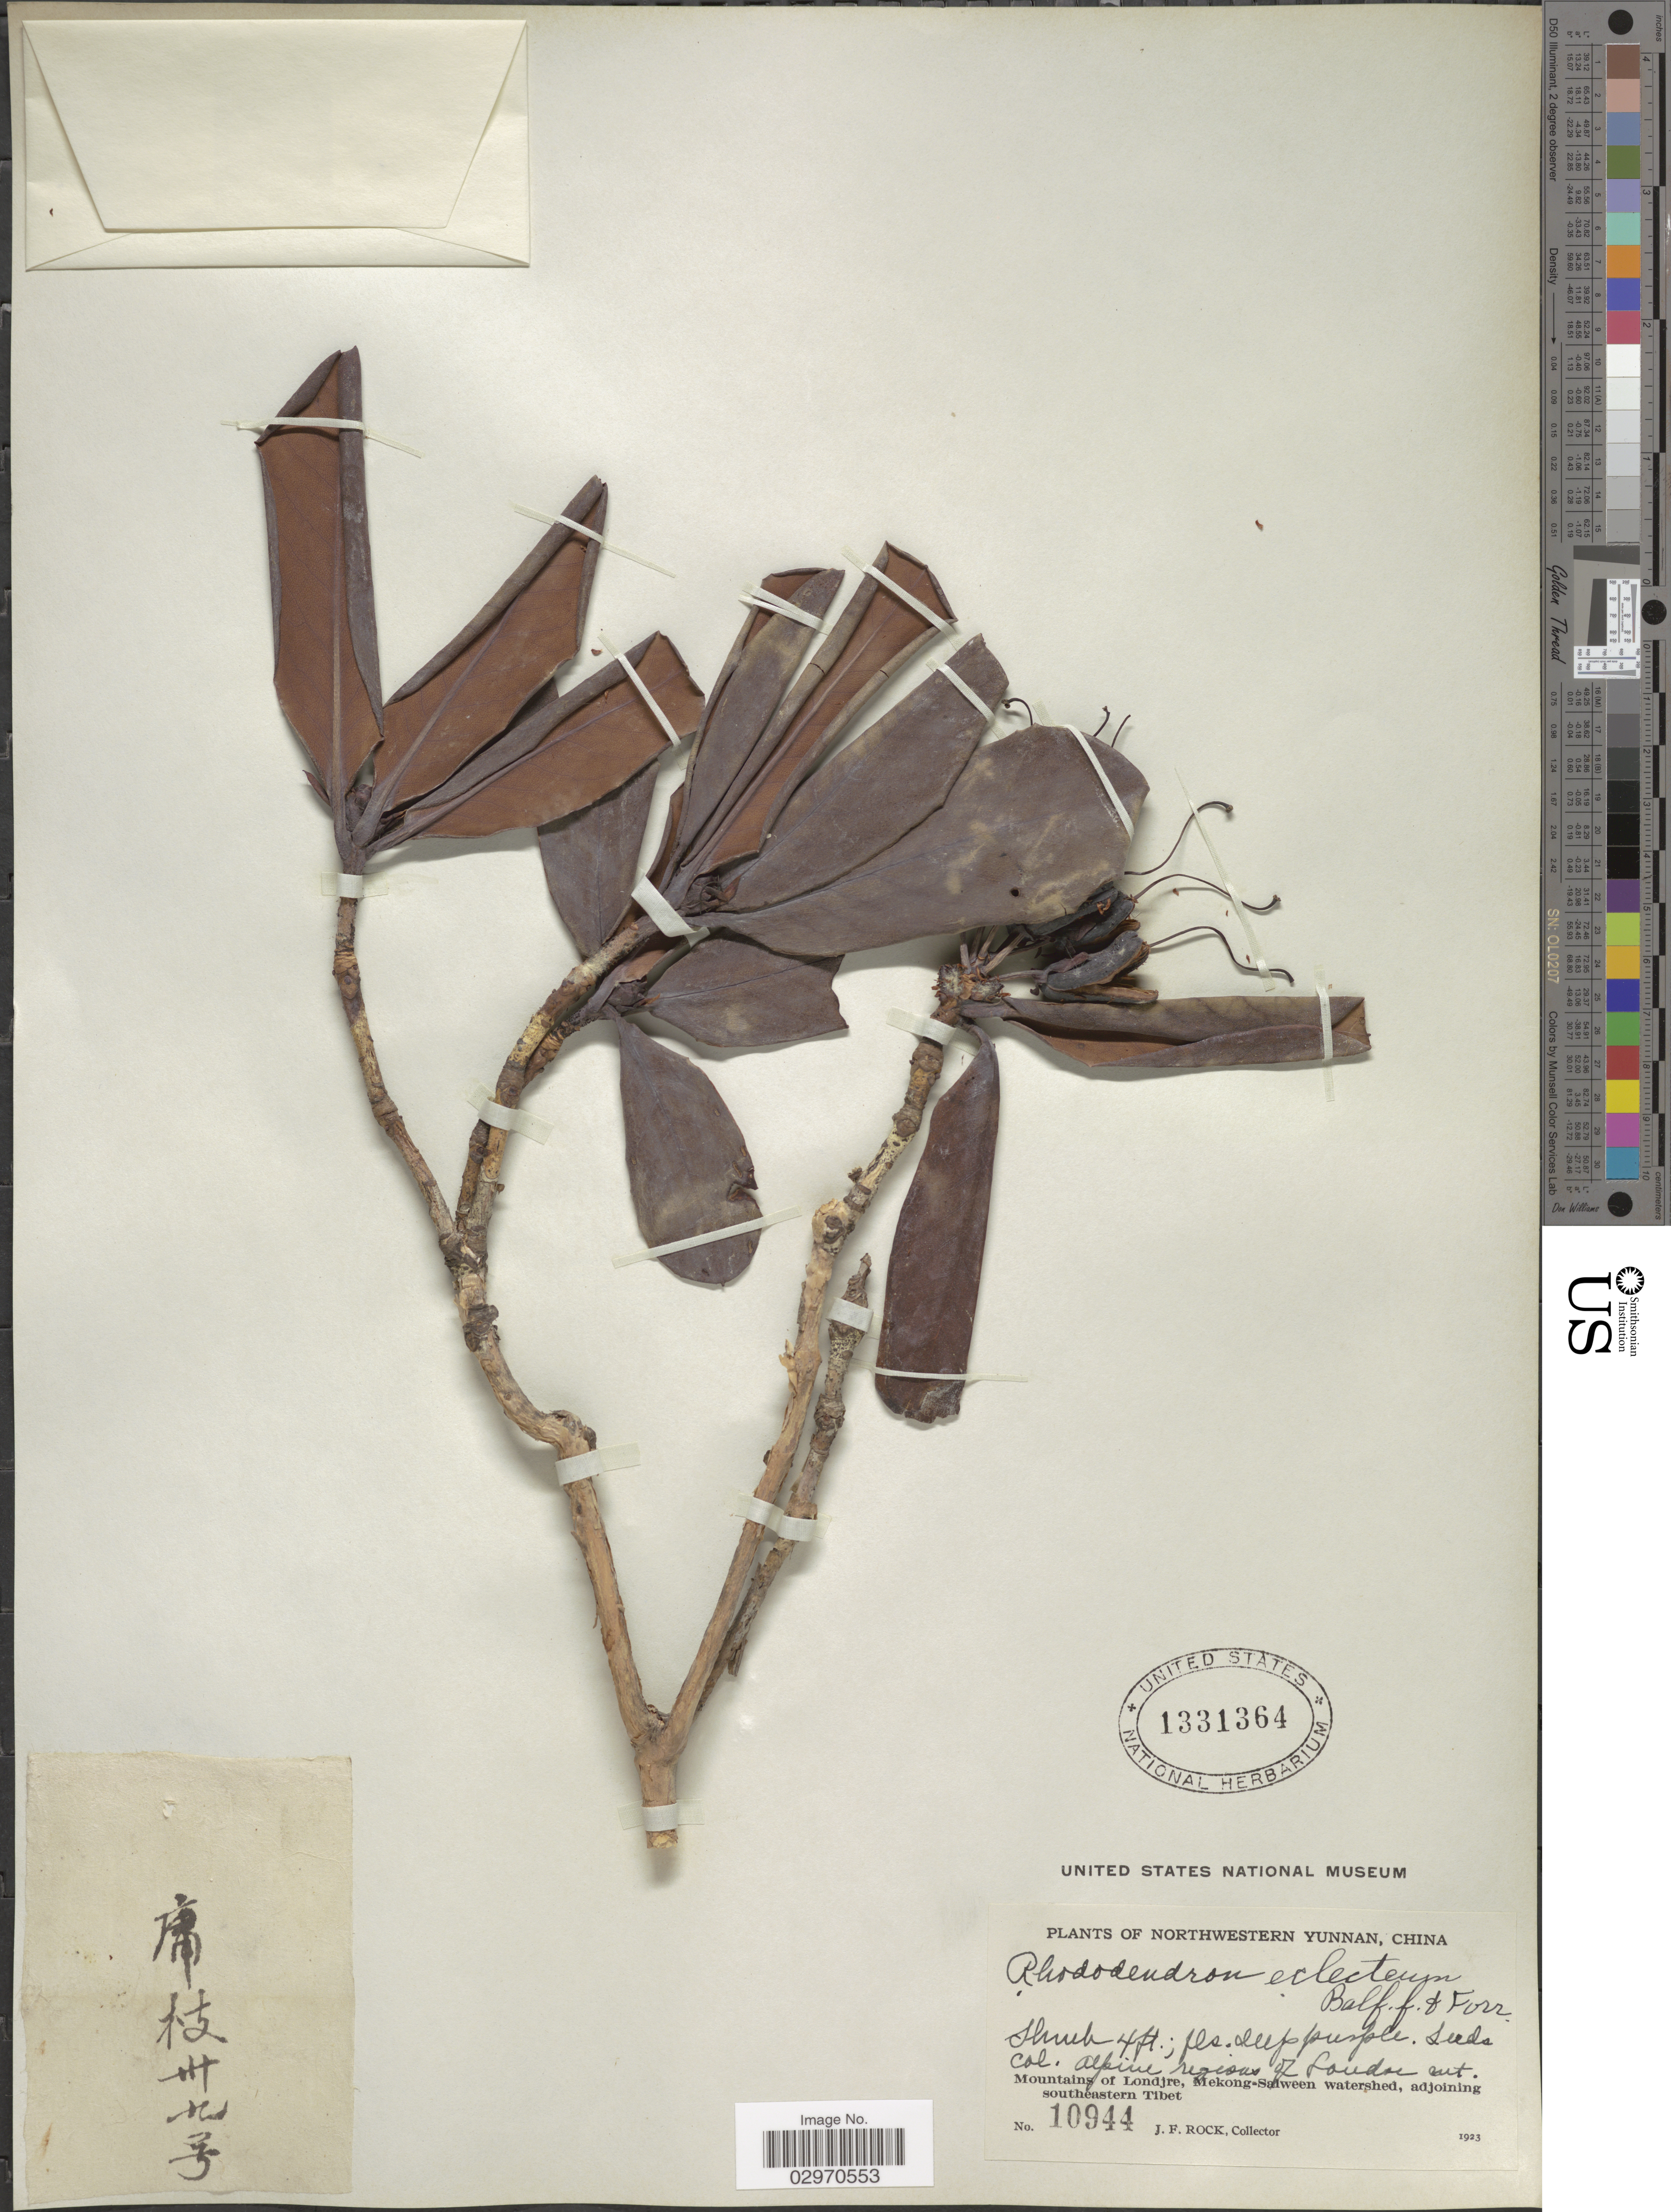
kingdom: Plantae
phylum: Tracheophyta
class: Magnoliopsida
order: Ericales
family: Ericaceae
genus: Rhododendron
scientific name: Rhododendron eclecteum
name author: Balf. f. & Forrest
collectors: J. Rock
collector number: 10944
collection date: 1923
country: China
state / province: Yunnan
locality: Northwestern Yunnan. Alpine regions of Londre mt. Mountains of Londjre, Mekong-Salween watershed, adjoining southeastern Tibet.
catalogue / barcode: US 1331364